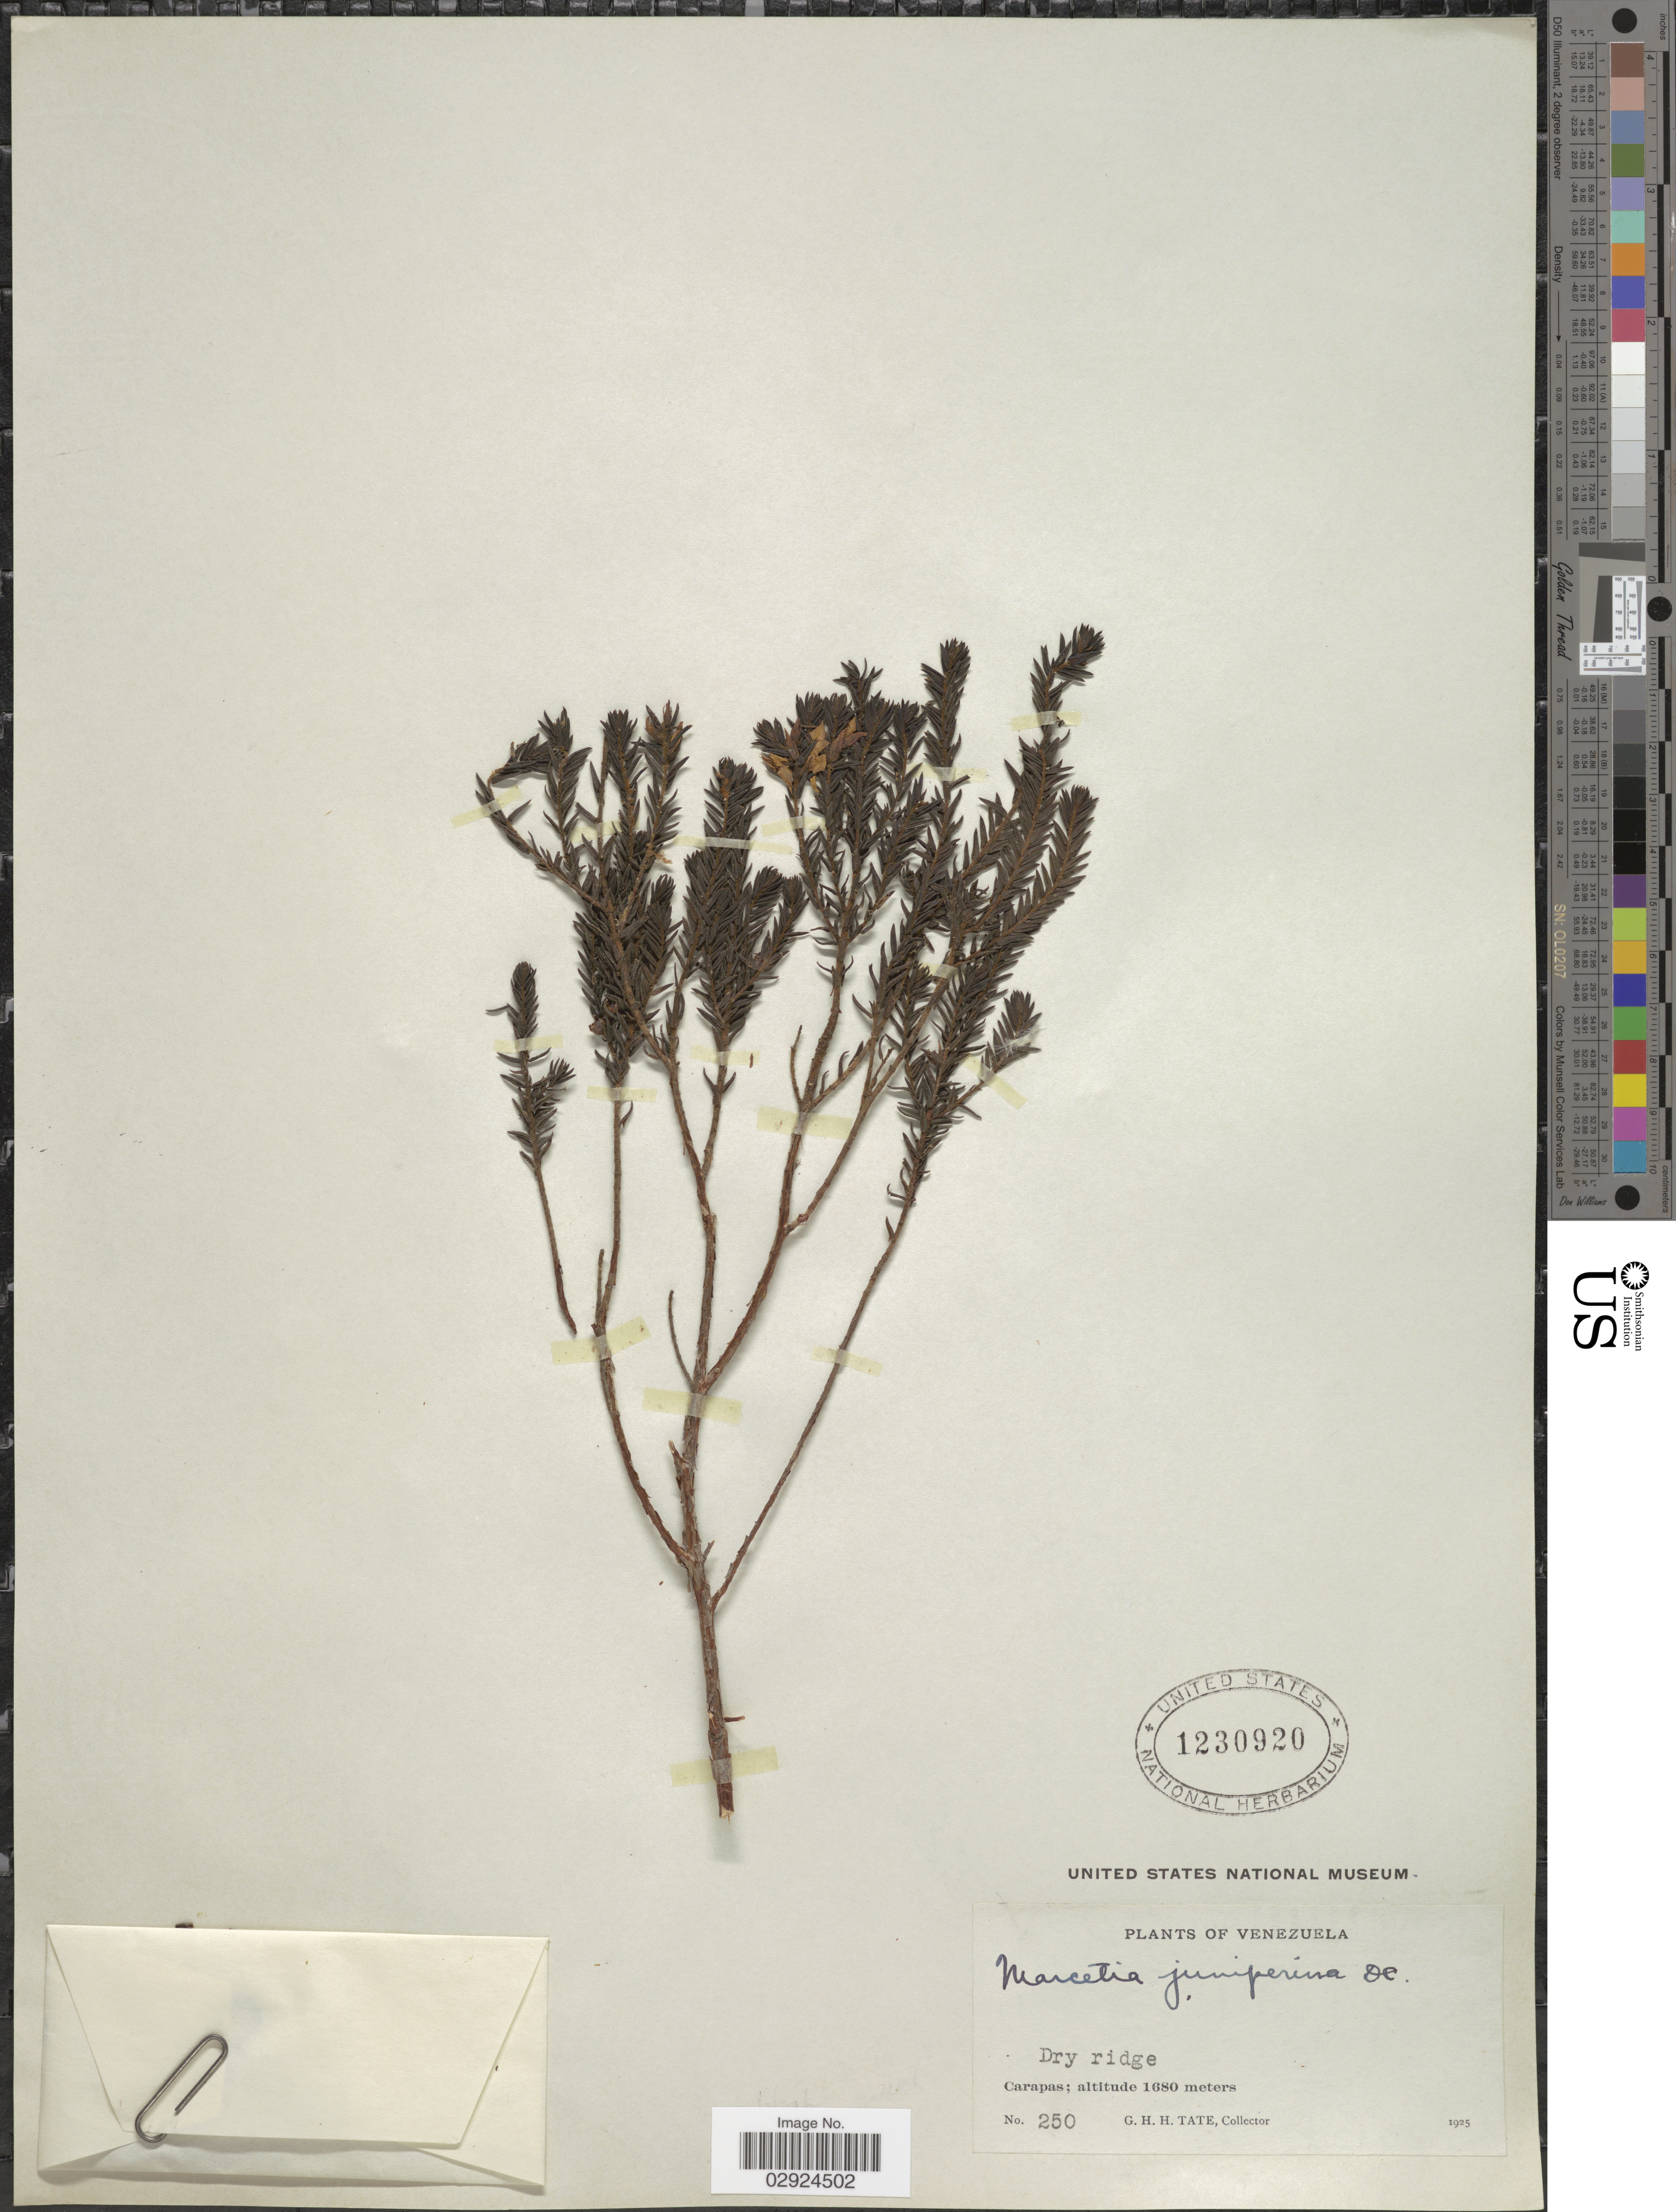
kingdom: Plantae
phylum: Tracheophyta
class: Magnoliopsida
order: Myrtales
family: Melastomataceae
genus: Marcetia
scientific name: Marcetia taxifolia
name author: (A. St.-Hil.) DC.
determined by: Nunes da Silva, Diego, (RB), Jardim Botanico do Rio de Janeiro - Herbario (BRAZIL)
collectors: G. H. H.Tate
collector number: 250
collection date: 1925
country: Venezuela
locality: Carapas.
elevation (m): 1680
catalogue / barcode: US 1230920